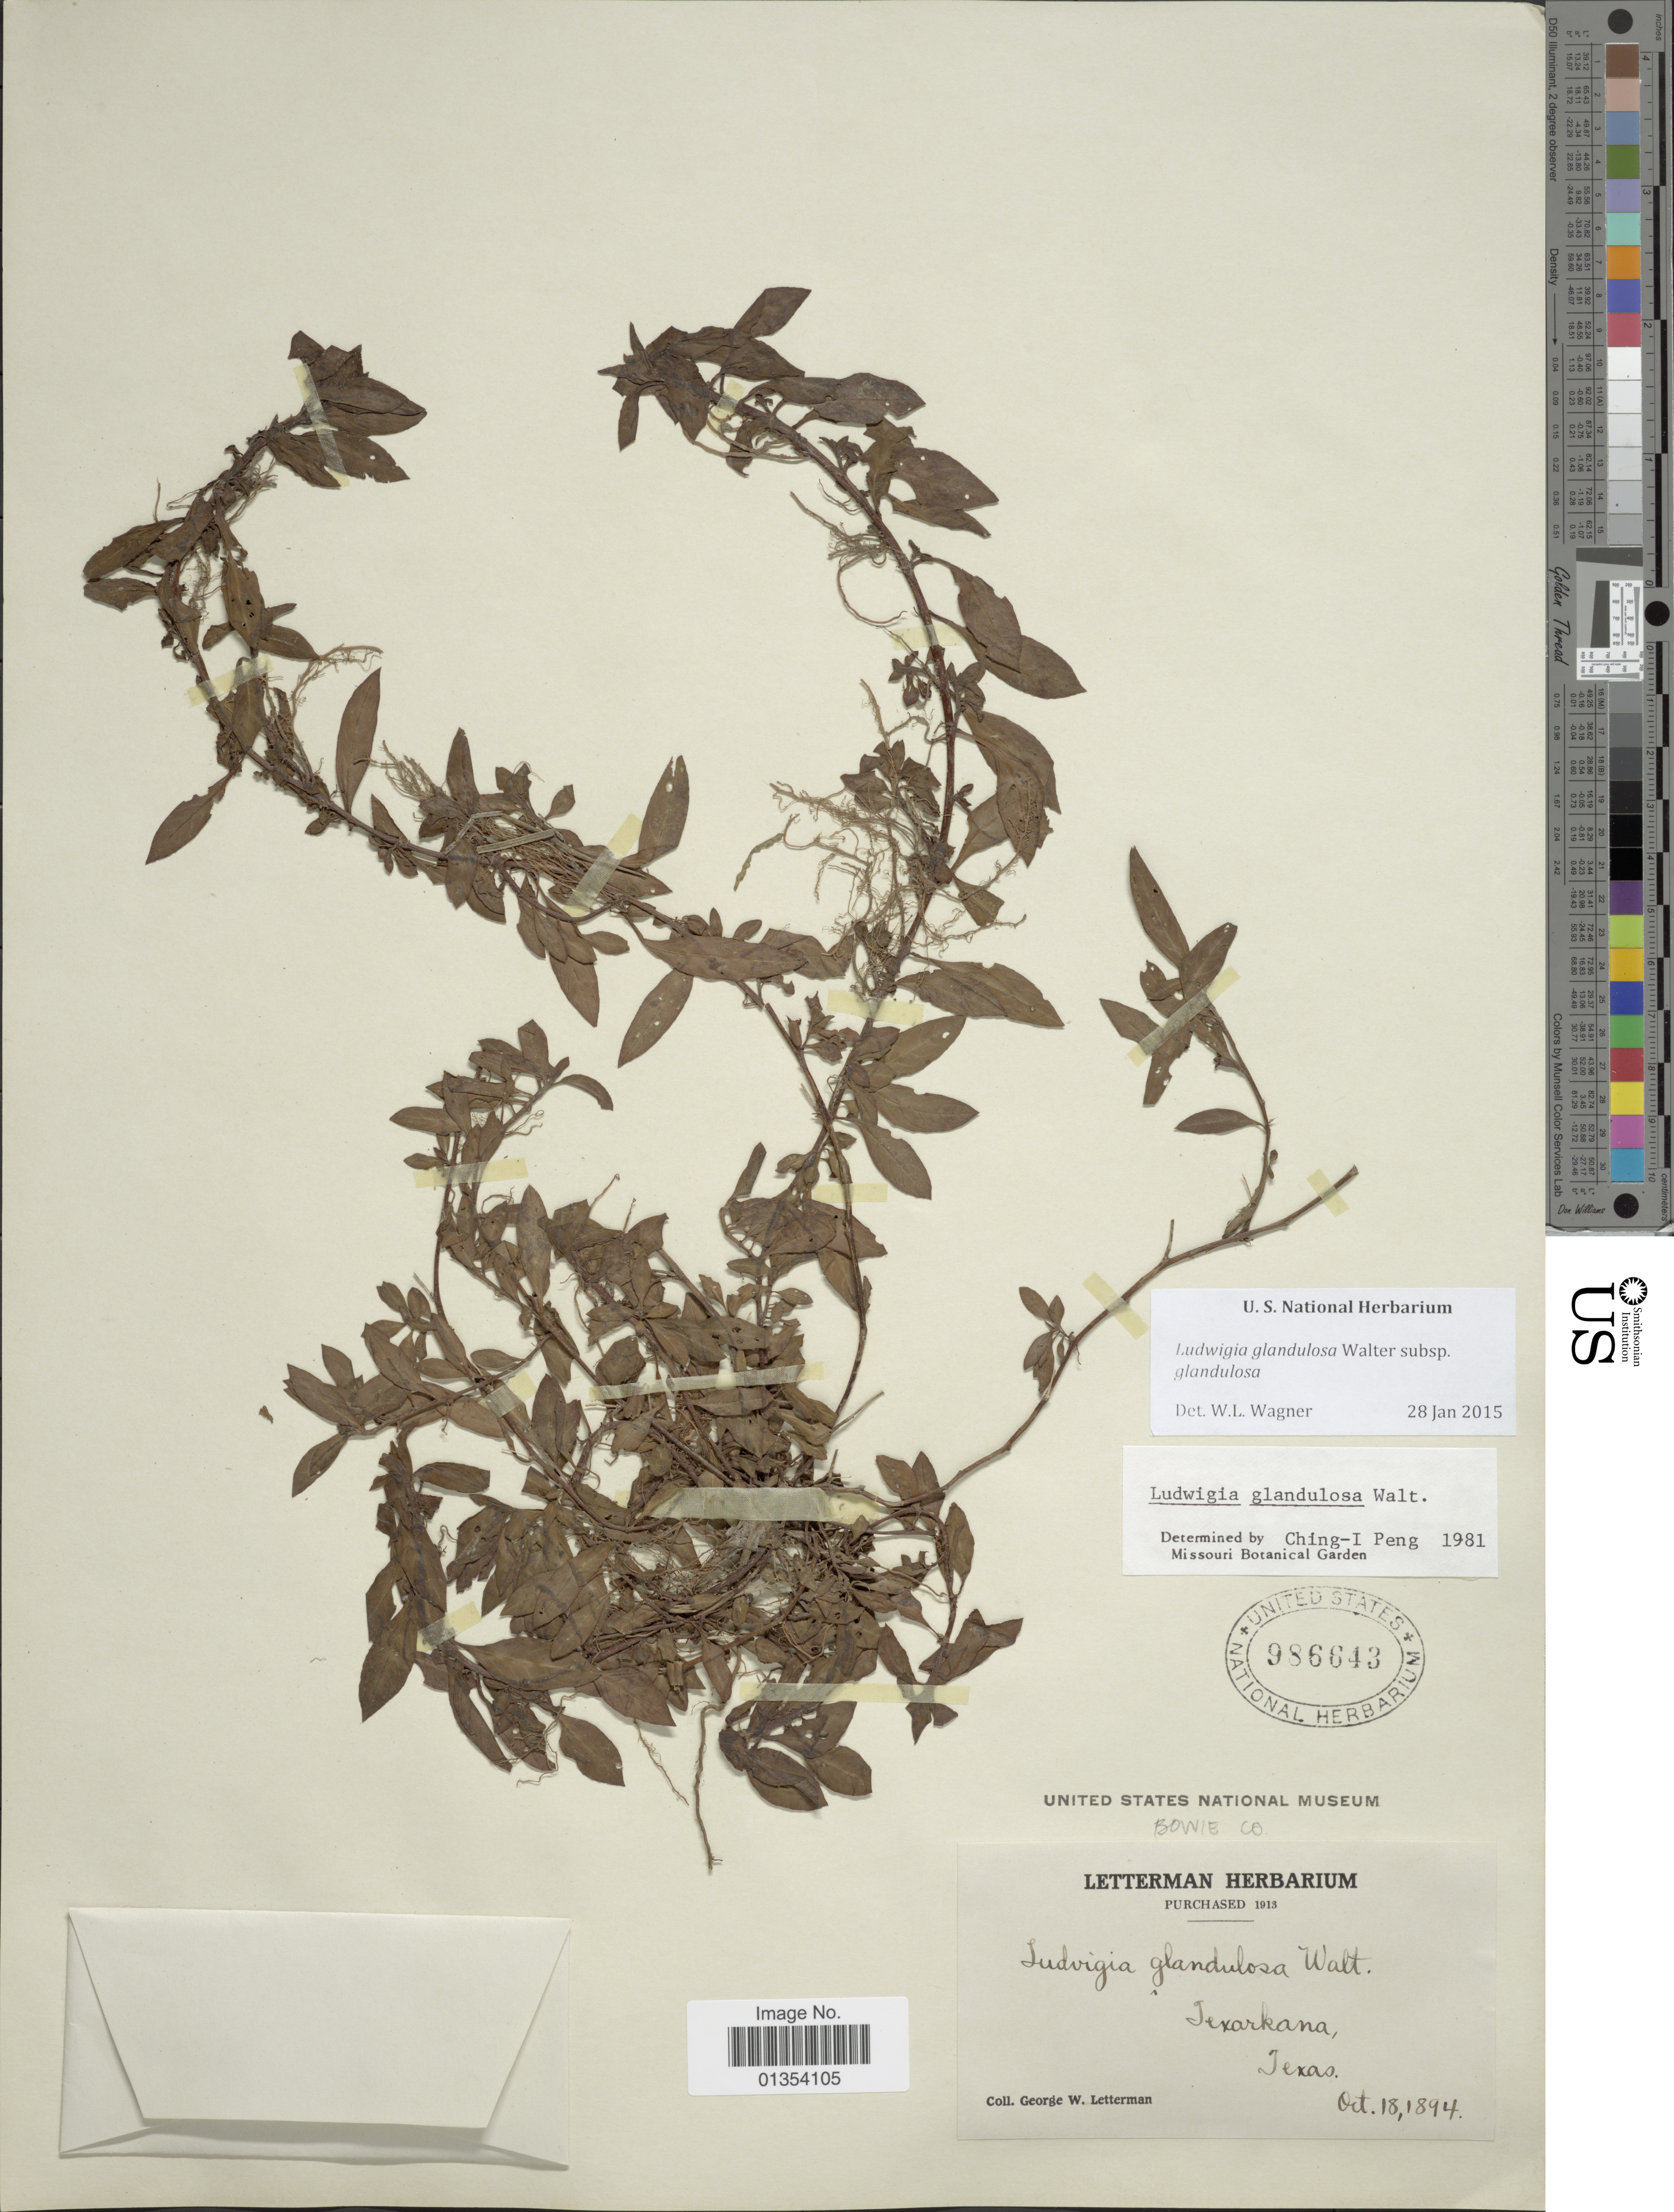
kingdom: Plantae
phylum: Tracheophyta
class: Magnoliopsida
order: Myrtales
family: Onagraceae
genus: Ludwigia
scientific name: Ludwigia glandulosa subsp. glandulosa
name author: Walter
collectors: G. W. Letterman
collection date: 1894-10-18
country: United States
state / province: Texas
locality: Texarkana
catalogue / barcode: US 986643